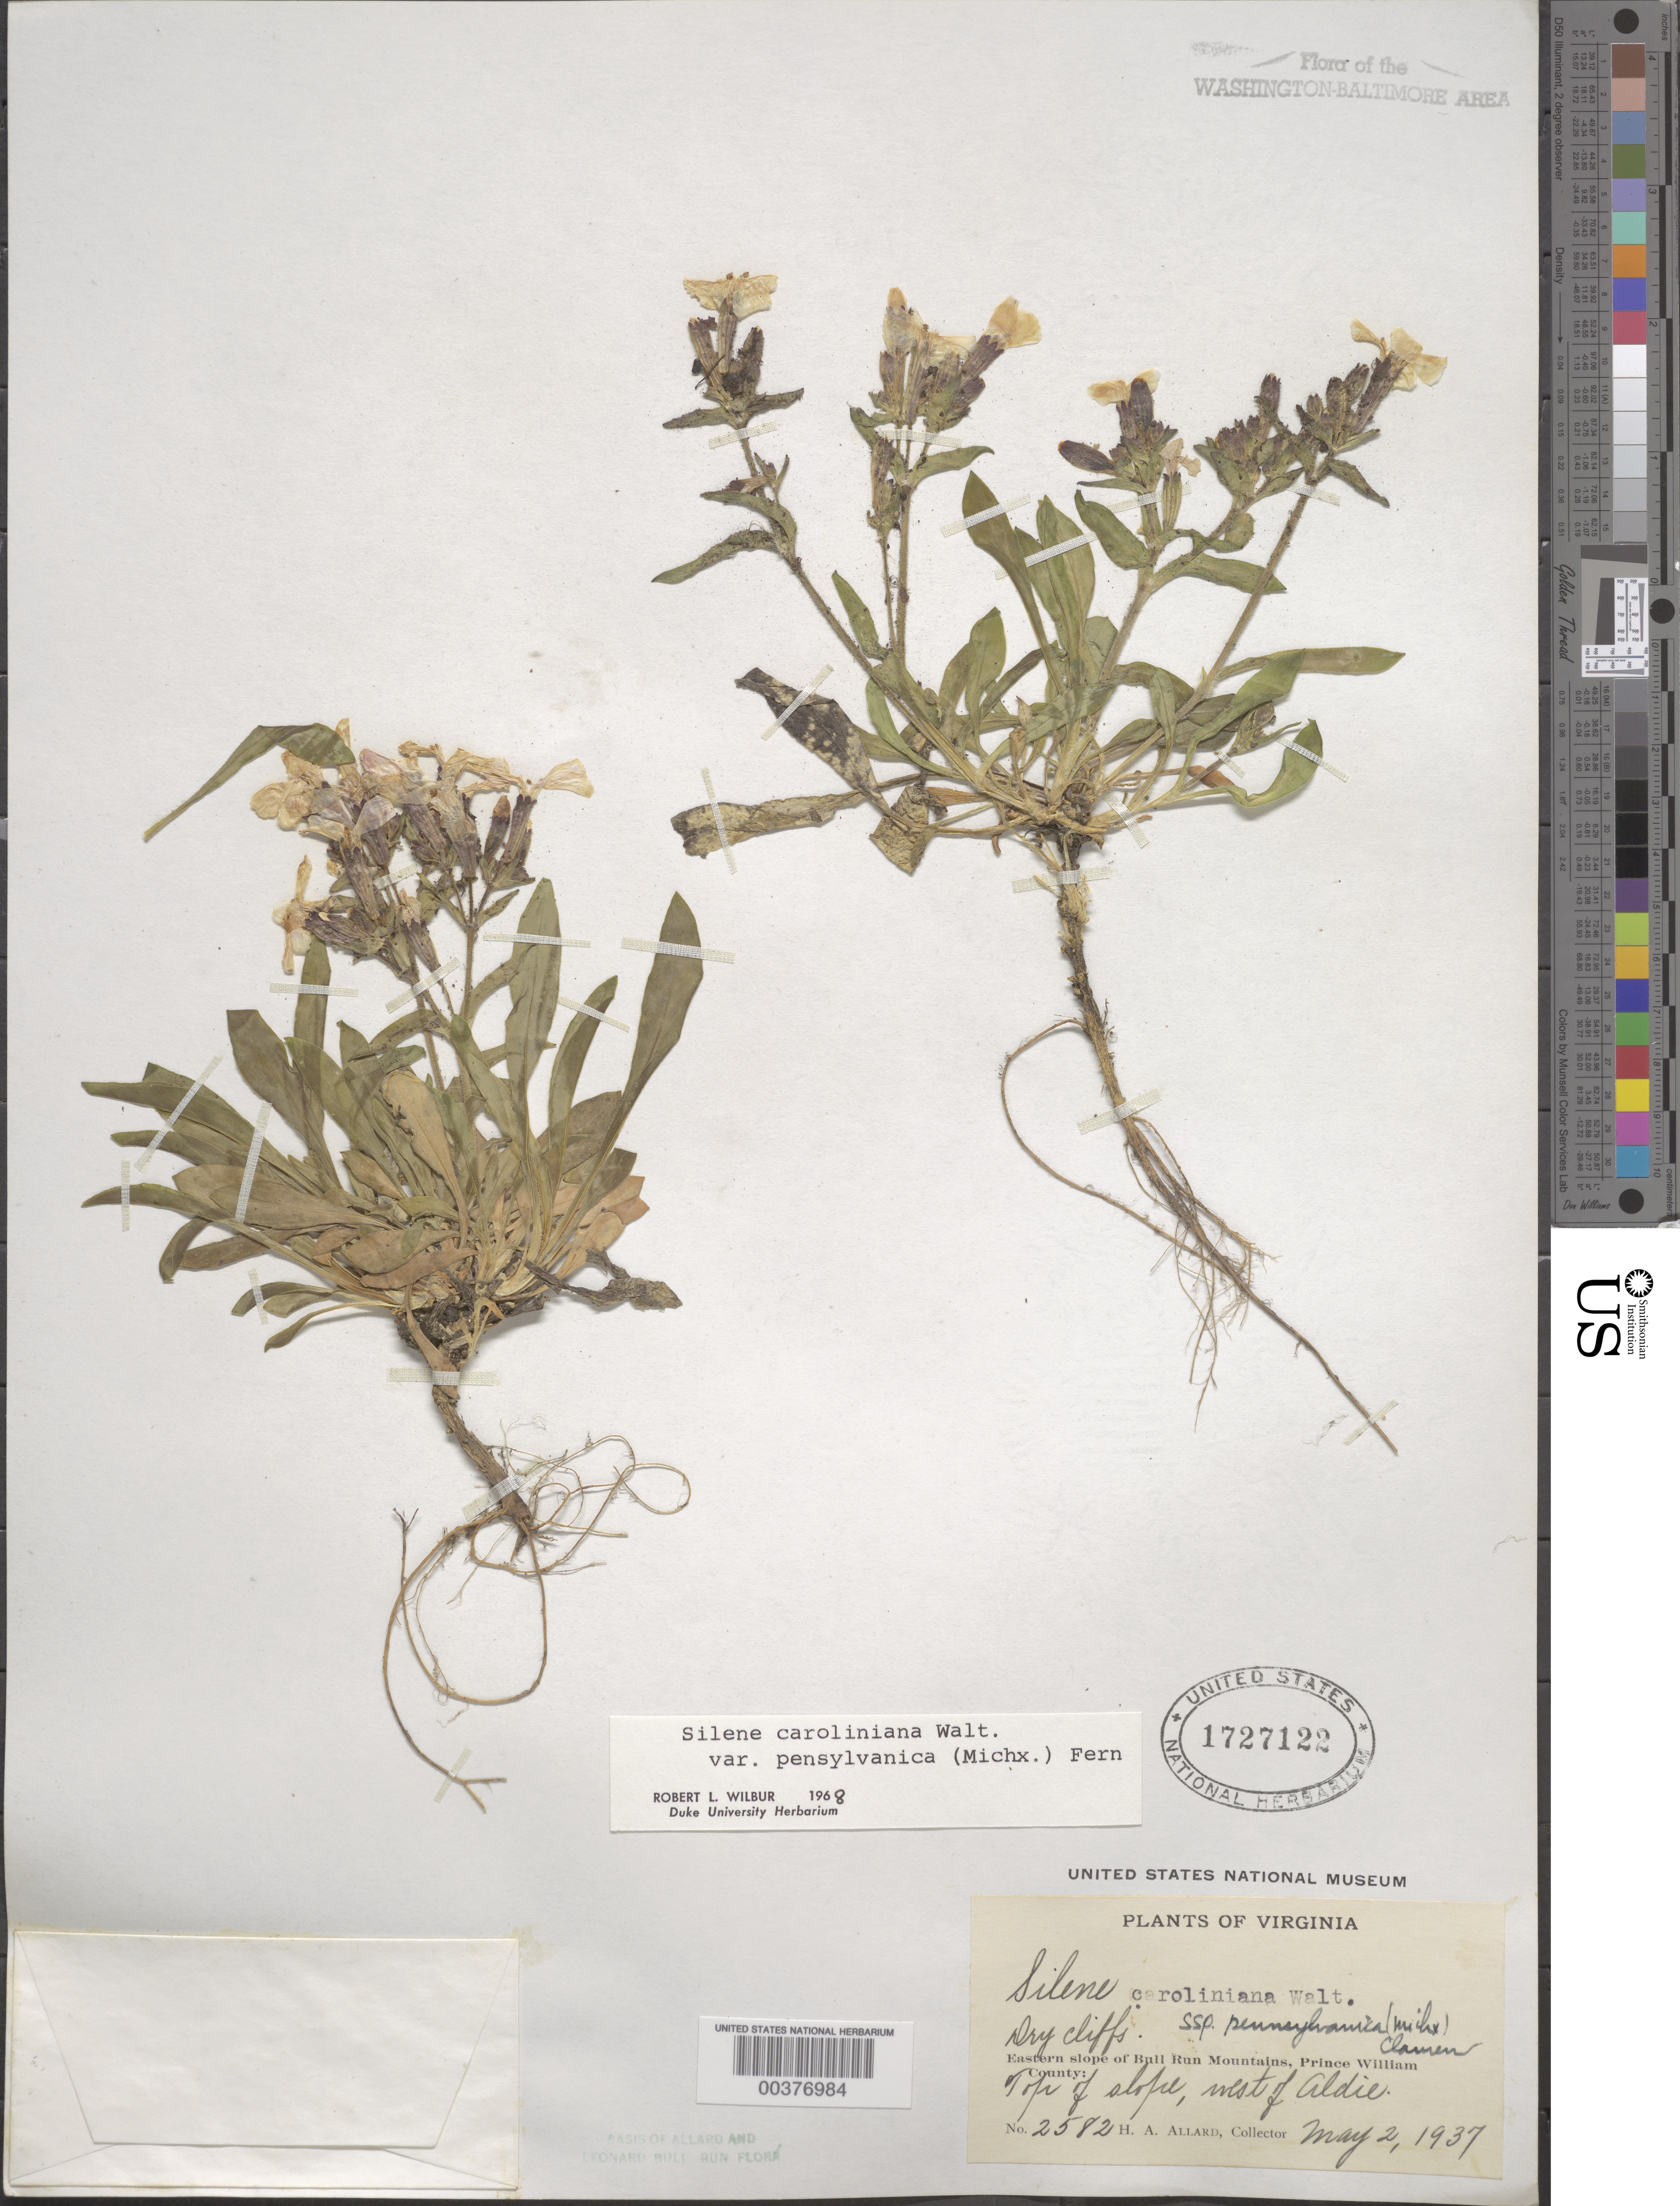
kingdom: Plantae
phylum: Tracheophyta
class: Magnoliopsida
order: Caryophyllales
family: Caryophyllaceae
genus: Silene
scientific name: Silene caroliniana var. pensylvanica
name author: (Michx.) Fernald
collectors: H. A. Allard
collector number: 2582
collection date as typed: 02 May 1937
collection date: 1937-05-02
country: United States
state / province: Virginia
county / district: Prince William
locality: West of Aldie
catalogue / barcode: US 1727122